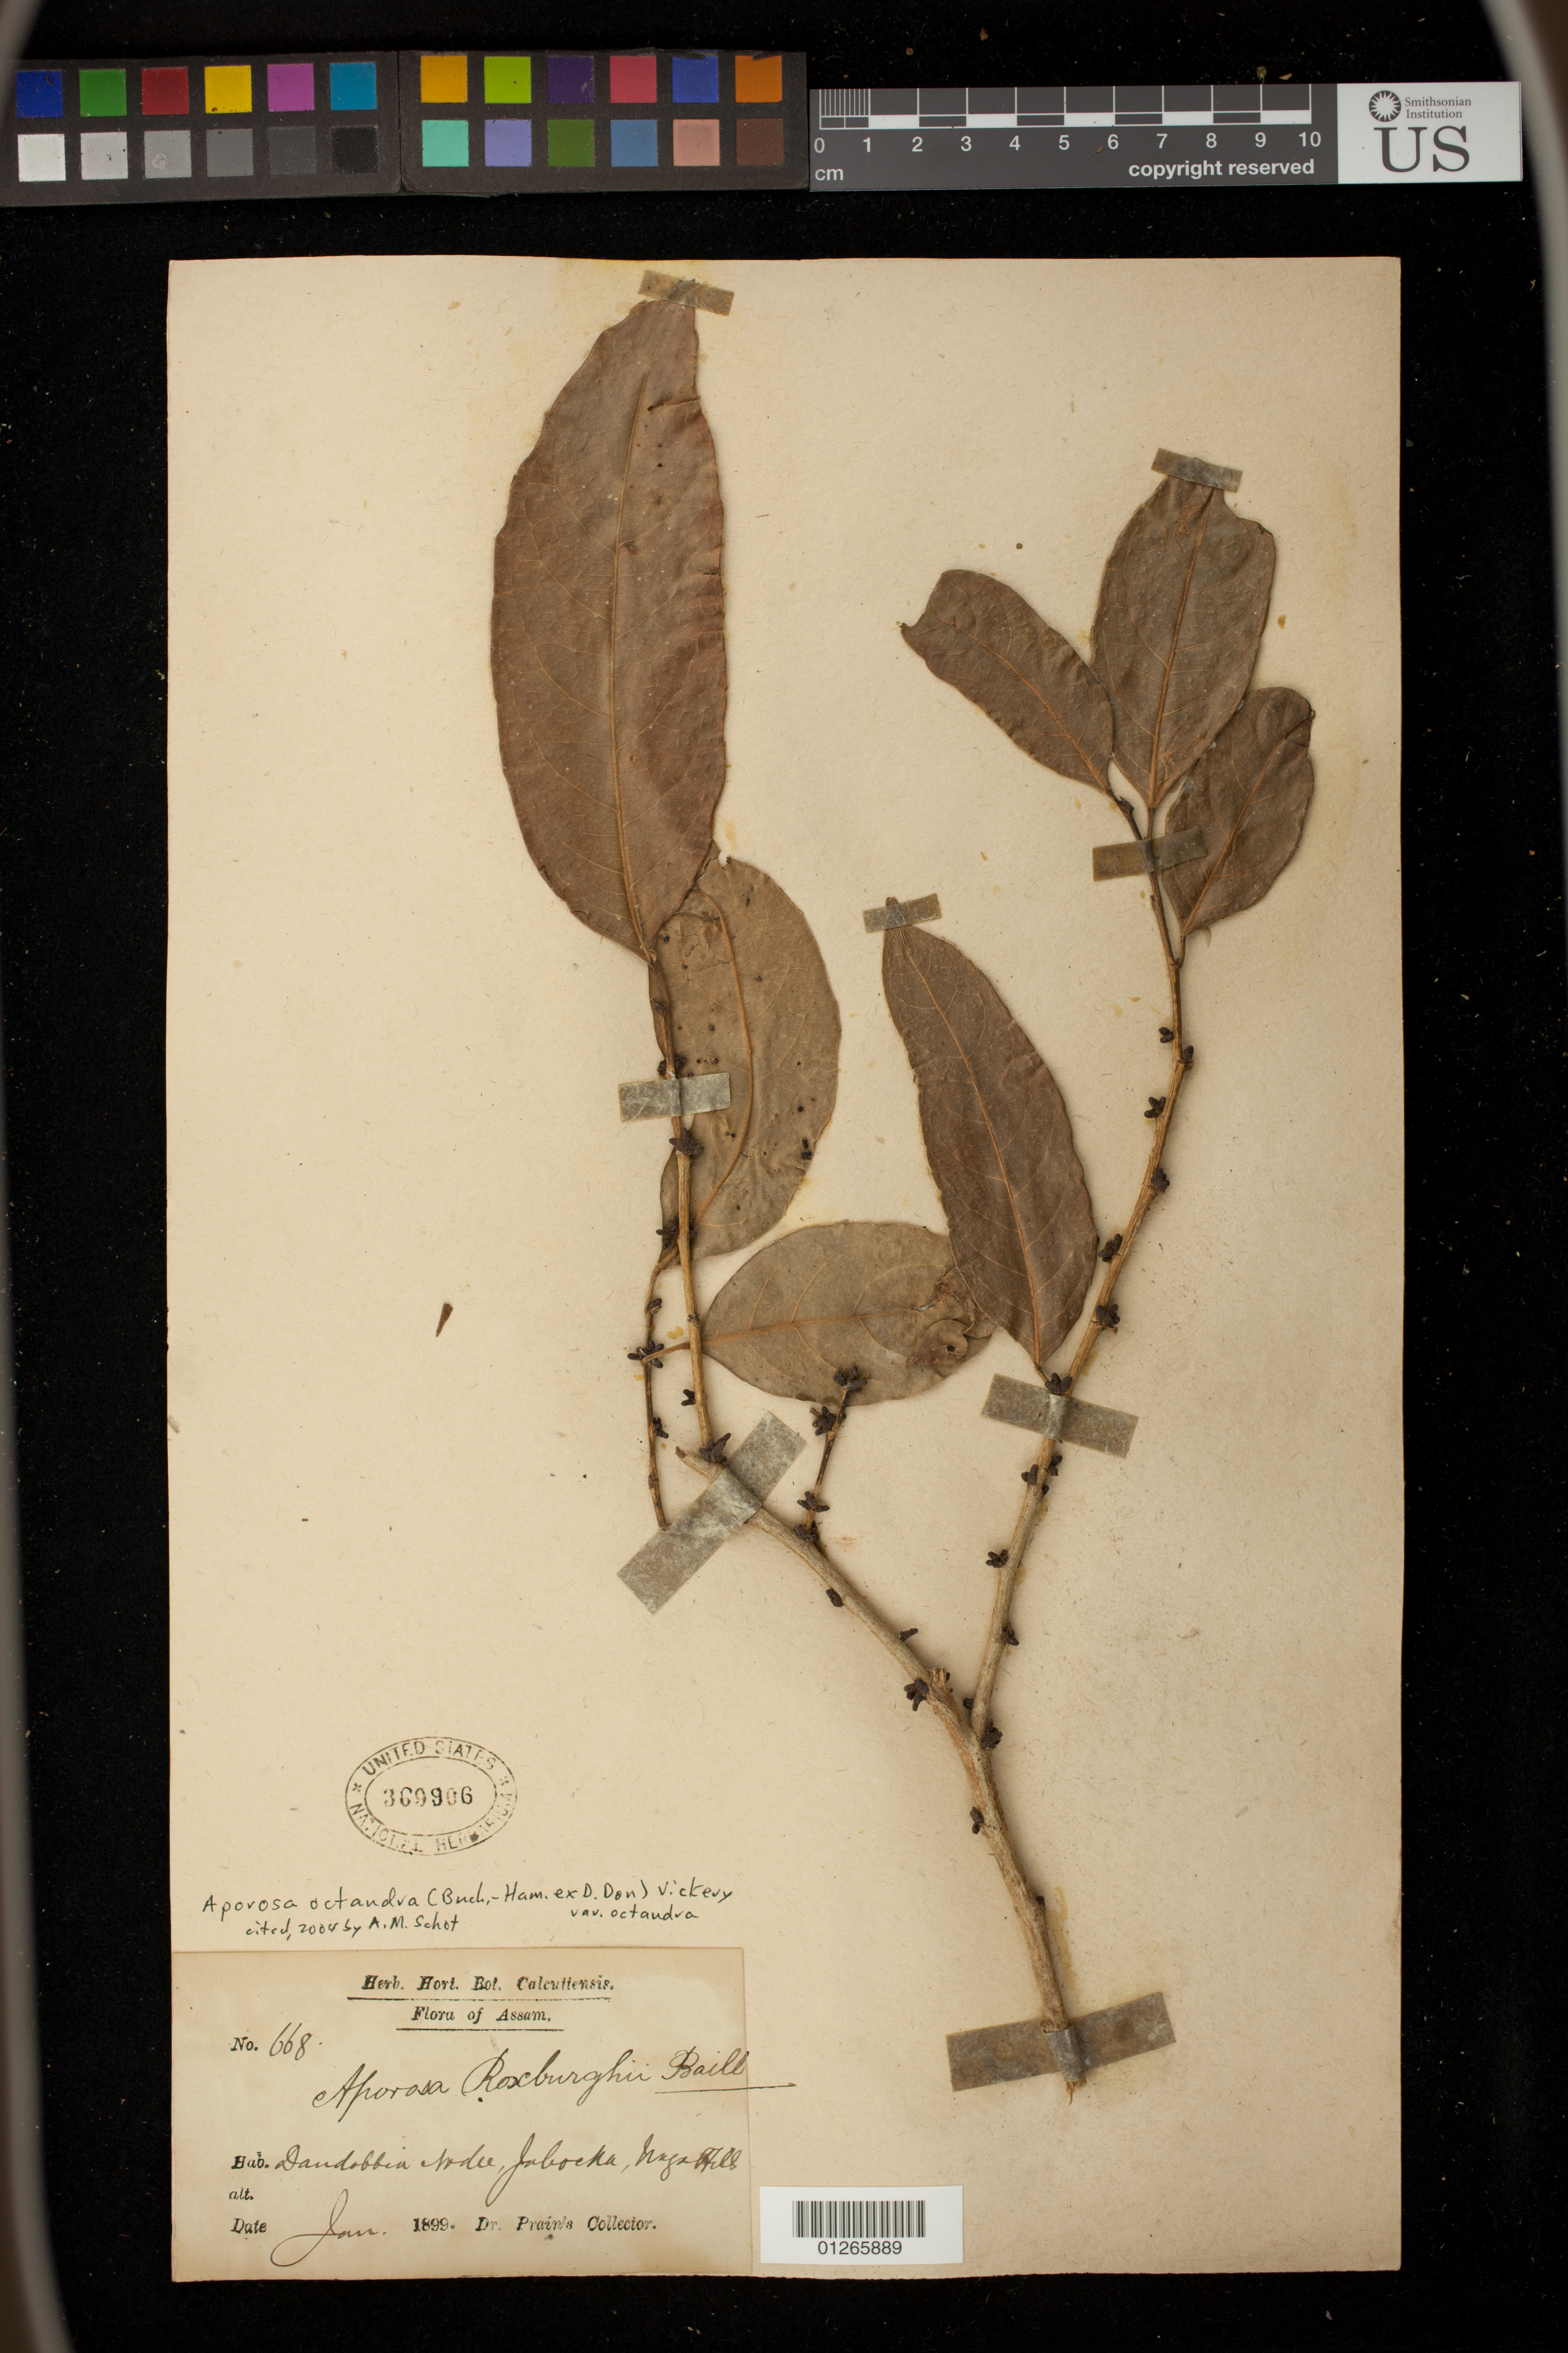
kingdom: Plantae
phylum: Tracheophyta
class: Magnoliopsida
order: Malpighiales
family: Phyllanthaceae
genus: Aporosa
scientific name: Aporosa octandra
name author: (Buch.-Ham. & D. Don) Vickery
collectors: Dr. Prain's collector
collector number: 668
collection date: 1899-01-01/1899-01-31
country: India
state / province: Meghalaya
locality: Dandobbin ????, Jaboeka, ???? Hill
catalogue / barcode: US 369906